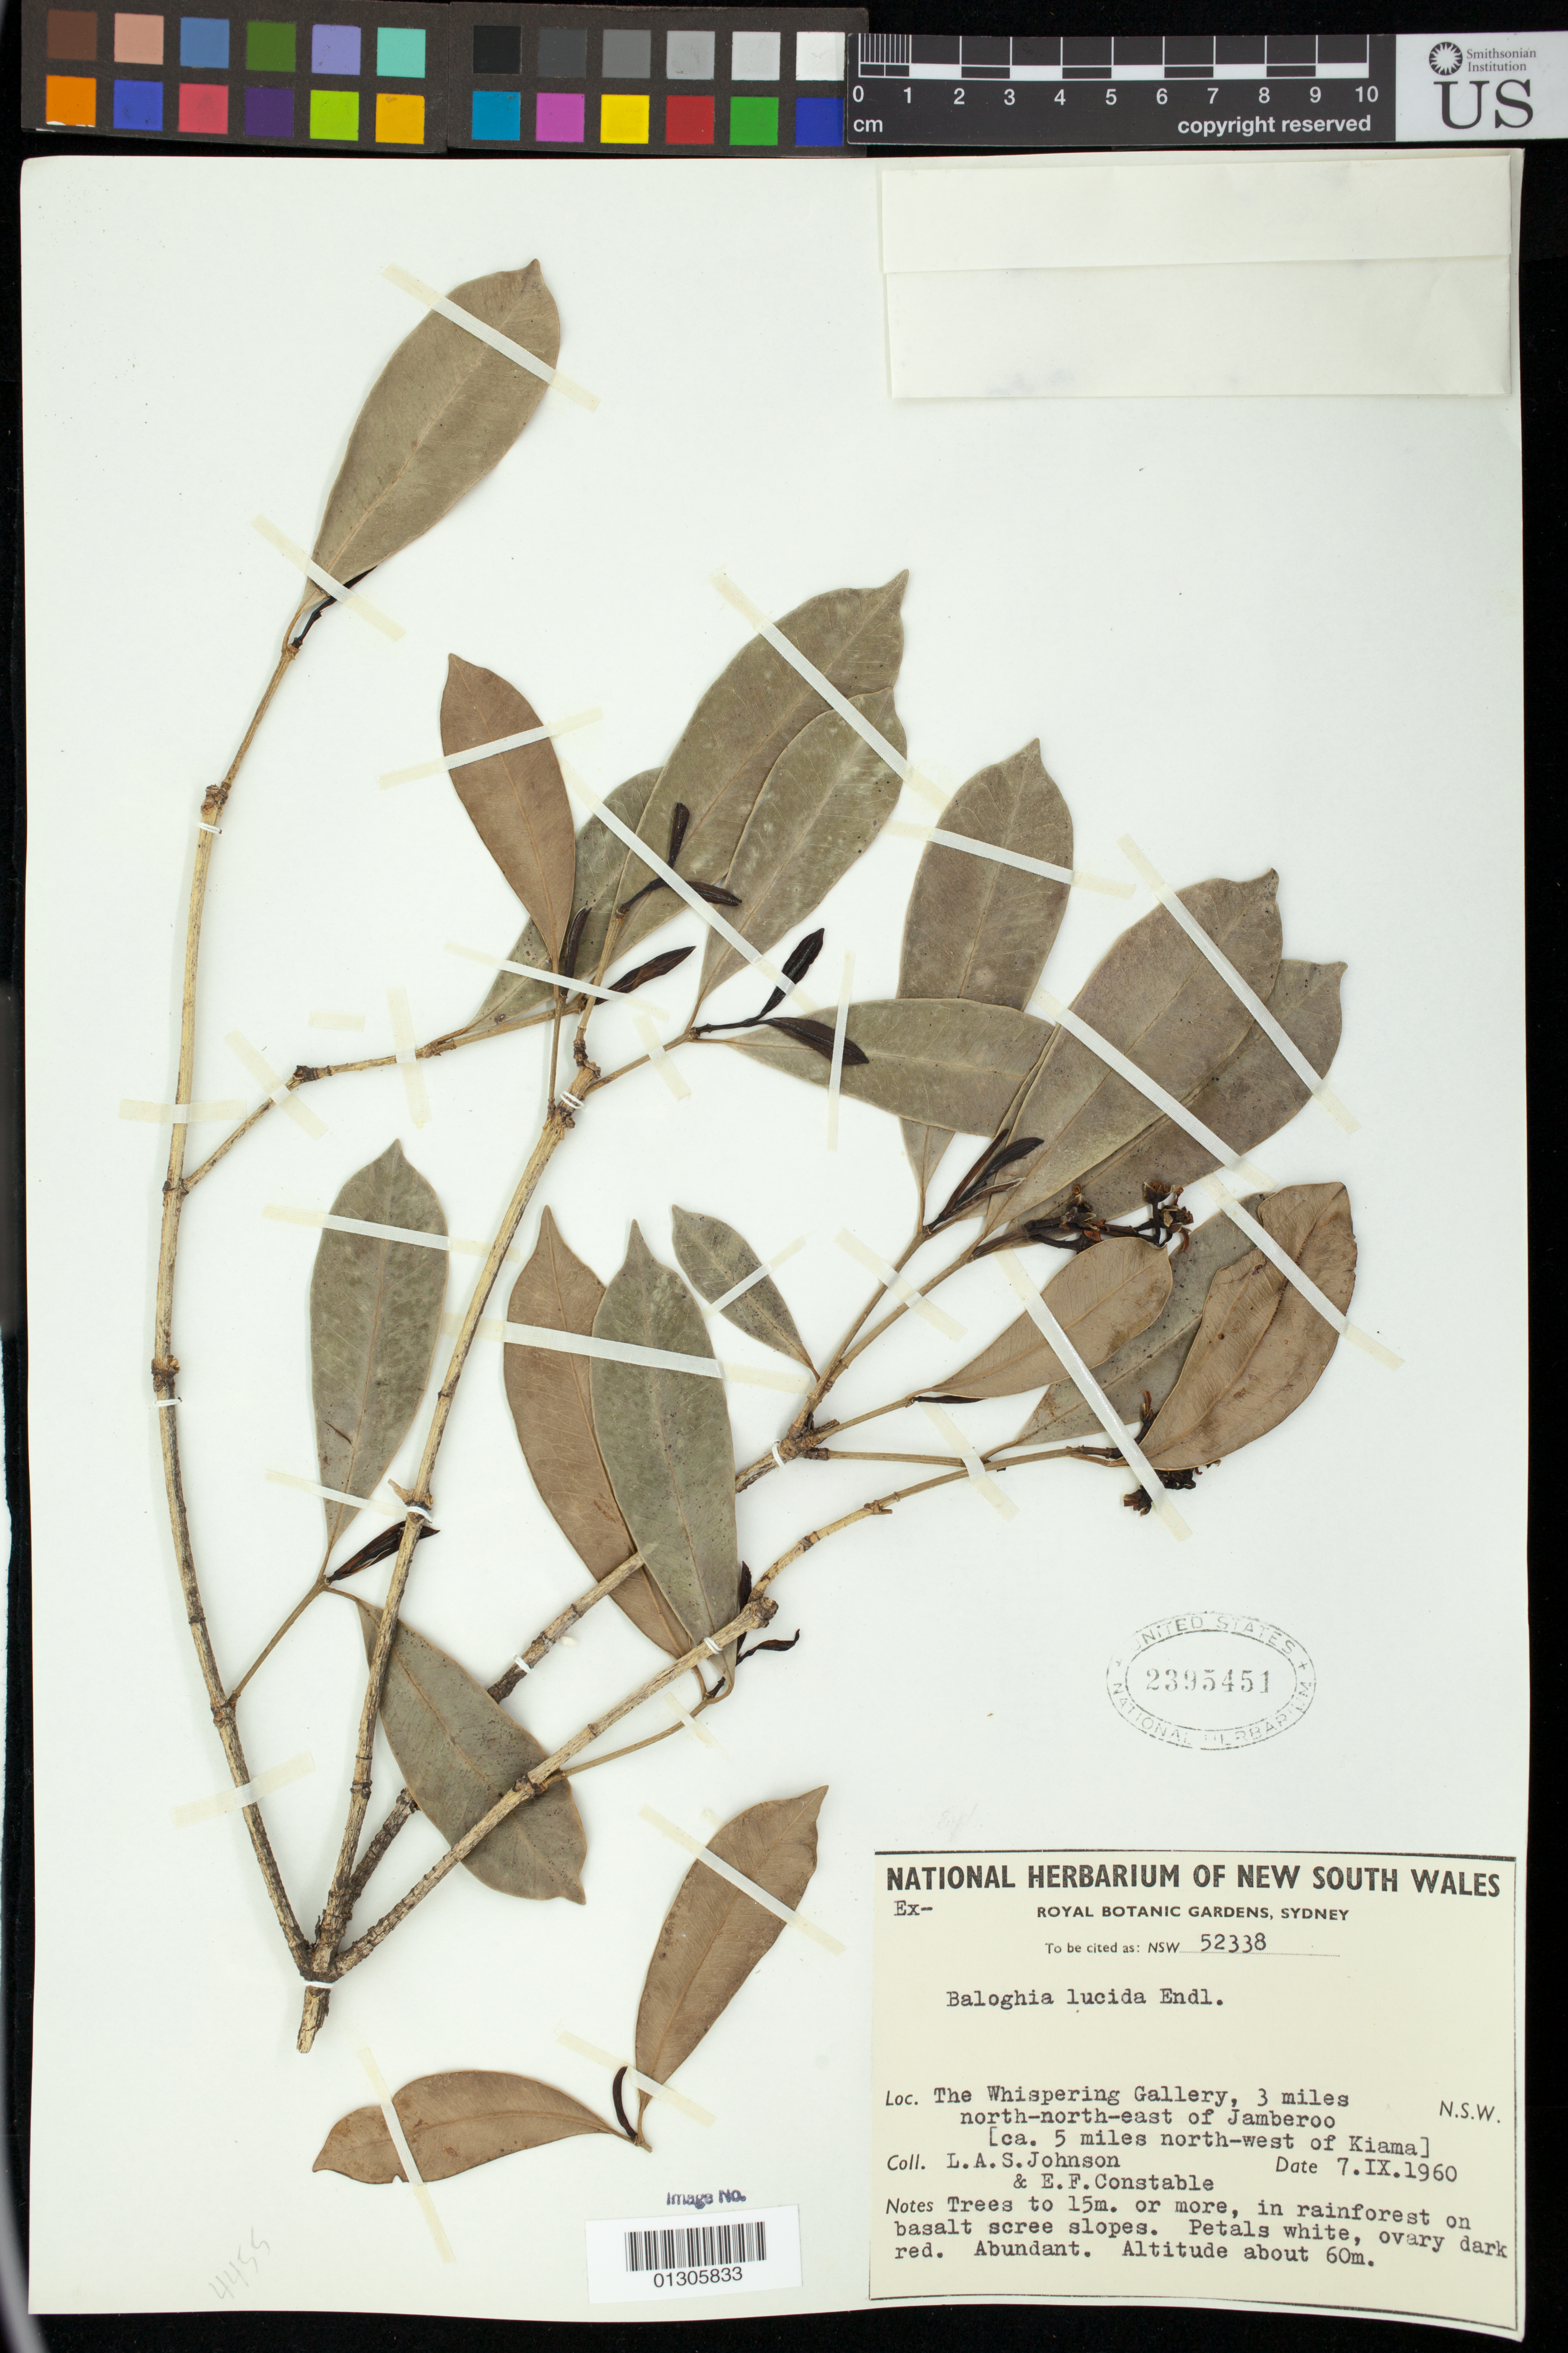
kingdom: Plantae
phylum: Tracheophyta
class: Magnoliopsida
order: Malpighiales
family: Euphorbiaceae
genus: Baloghia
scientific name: Baloghia lucida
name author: Endl.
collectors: L. A. S. Johnson & E. F. Constable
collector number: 52338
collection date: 1960-07-09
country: Australia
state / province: New South Wales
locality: The Whispering Gallery, 3 miles NNE of Jamberoo [ca. 5 miles NW of Kiama]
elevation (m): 60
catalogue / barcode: US 2395451